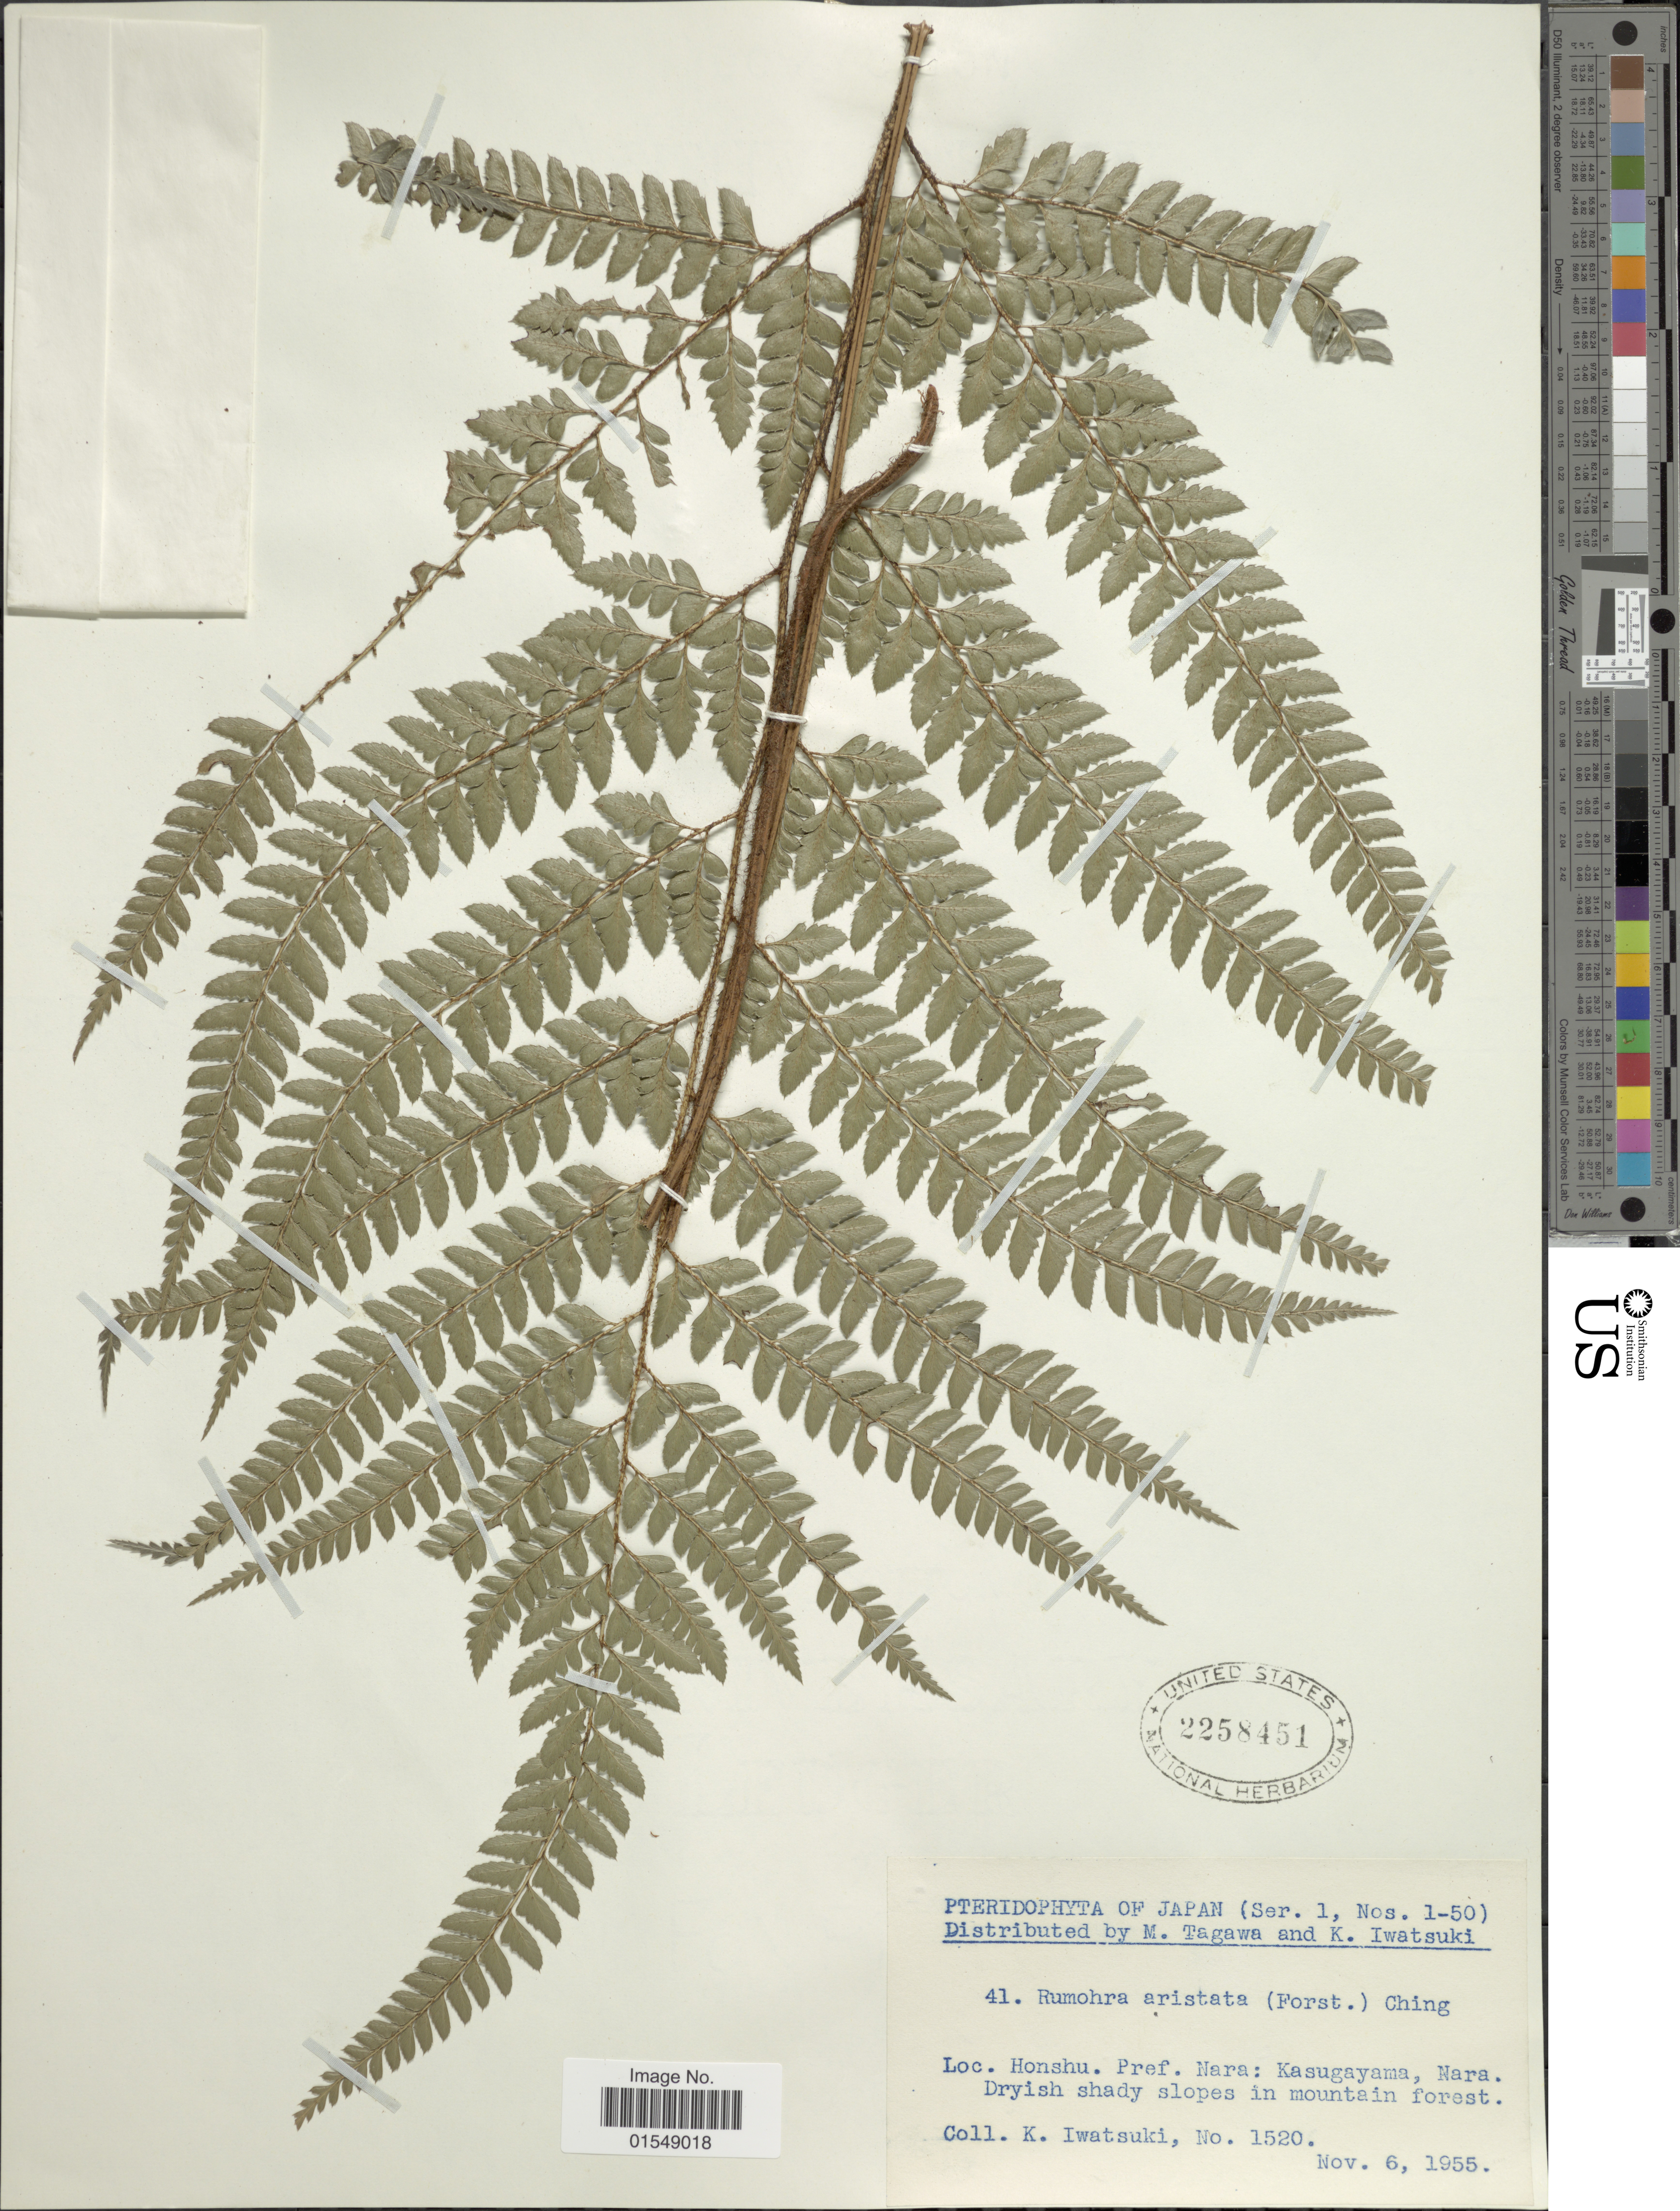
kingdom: Plantae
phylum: Tracheophyta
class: Polypodiopsida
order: Polypodiales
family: Dryopteridaceae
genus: Arachniodes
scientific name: Arachniodes aristata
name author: (G. Forst.) Tindale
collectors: K. Iwatsuki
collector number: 1520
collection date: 1955-11-06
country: Japan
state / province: Nara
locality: Honshu, Kasugayama, Nara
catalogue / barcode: US 2258451